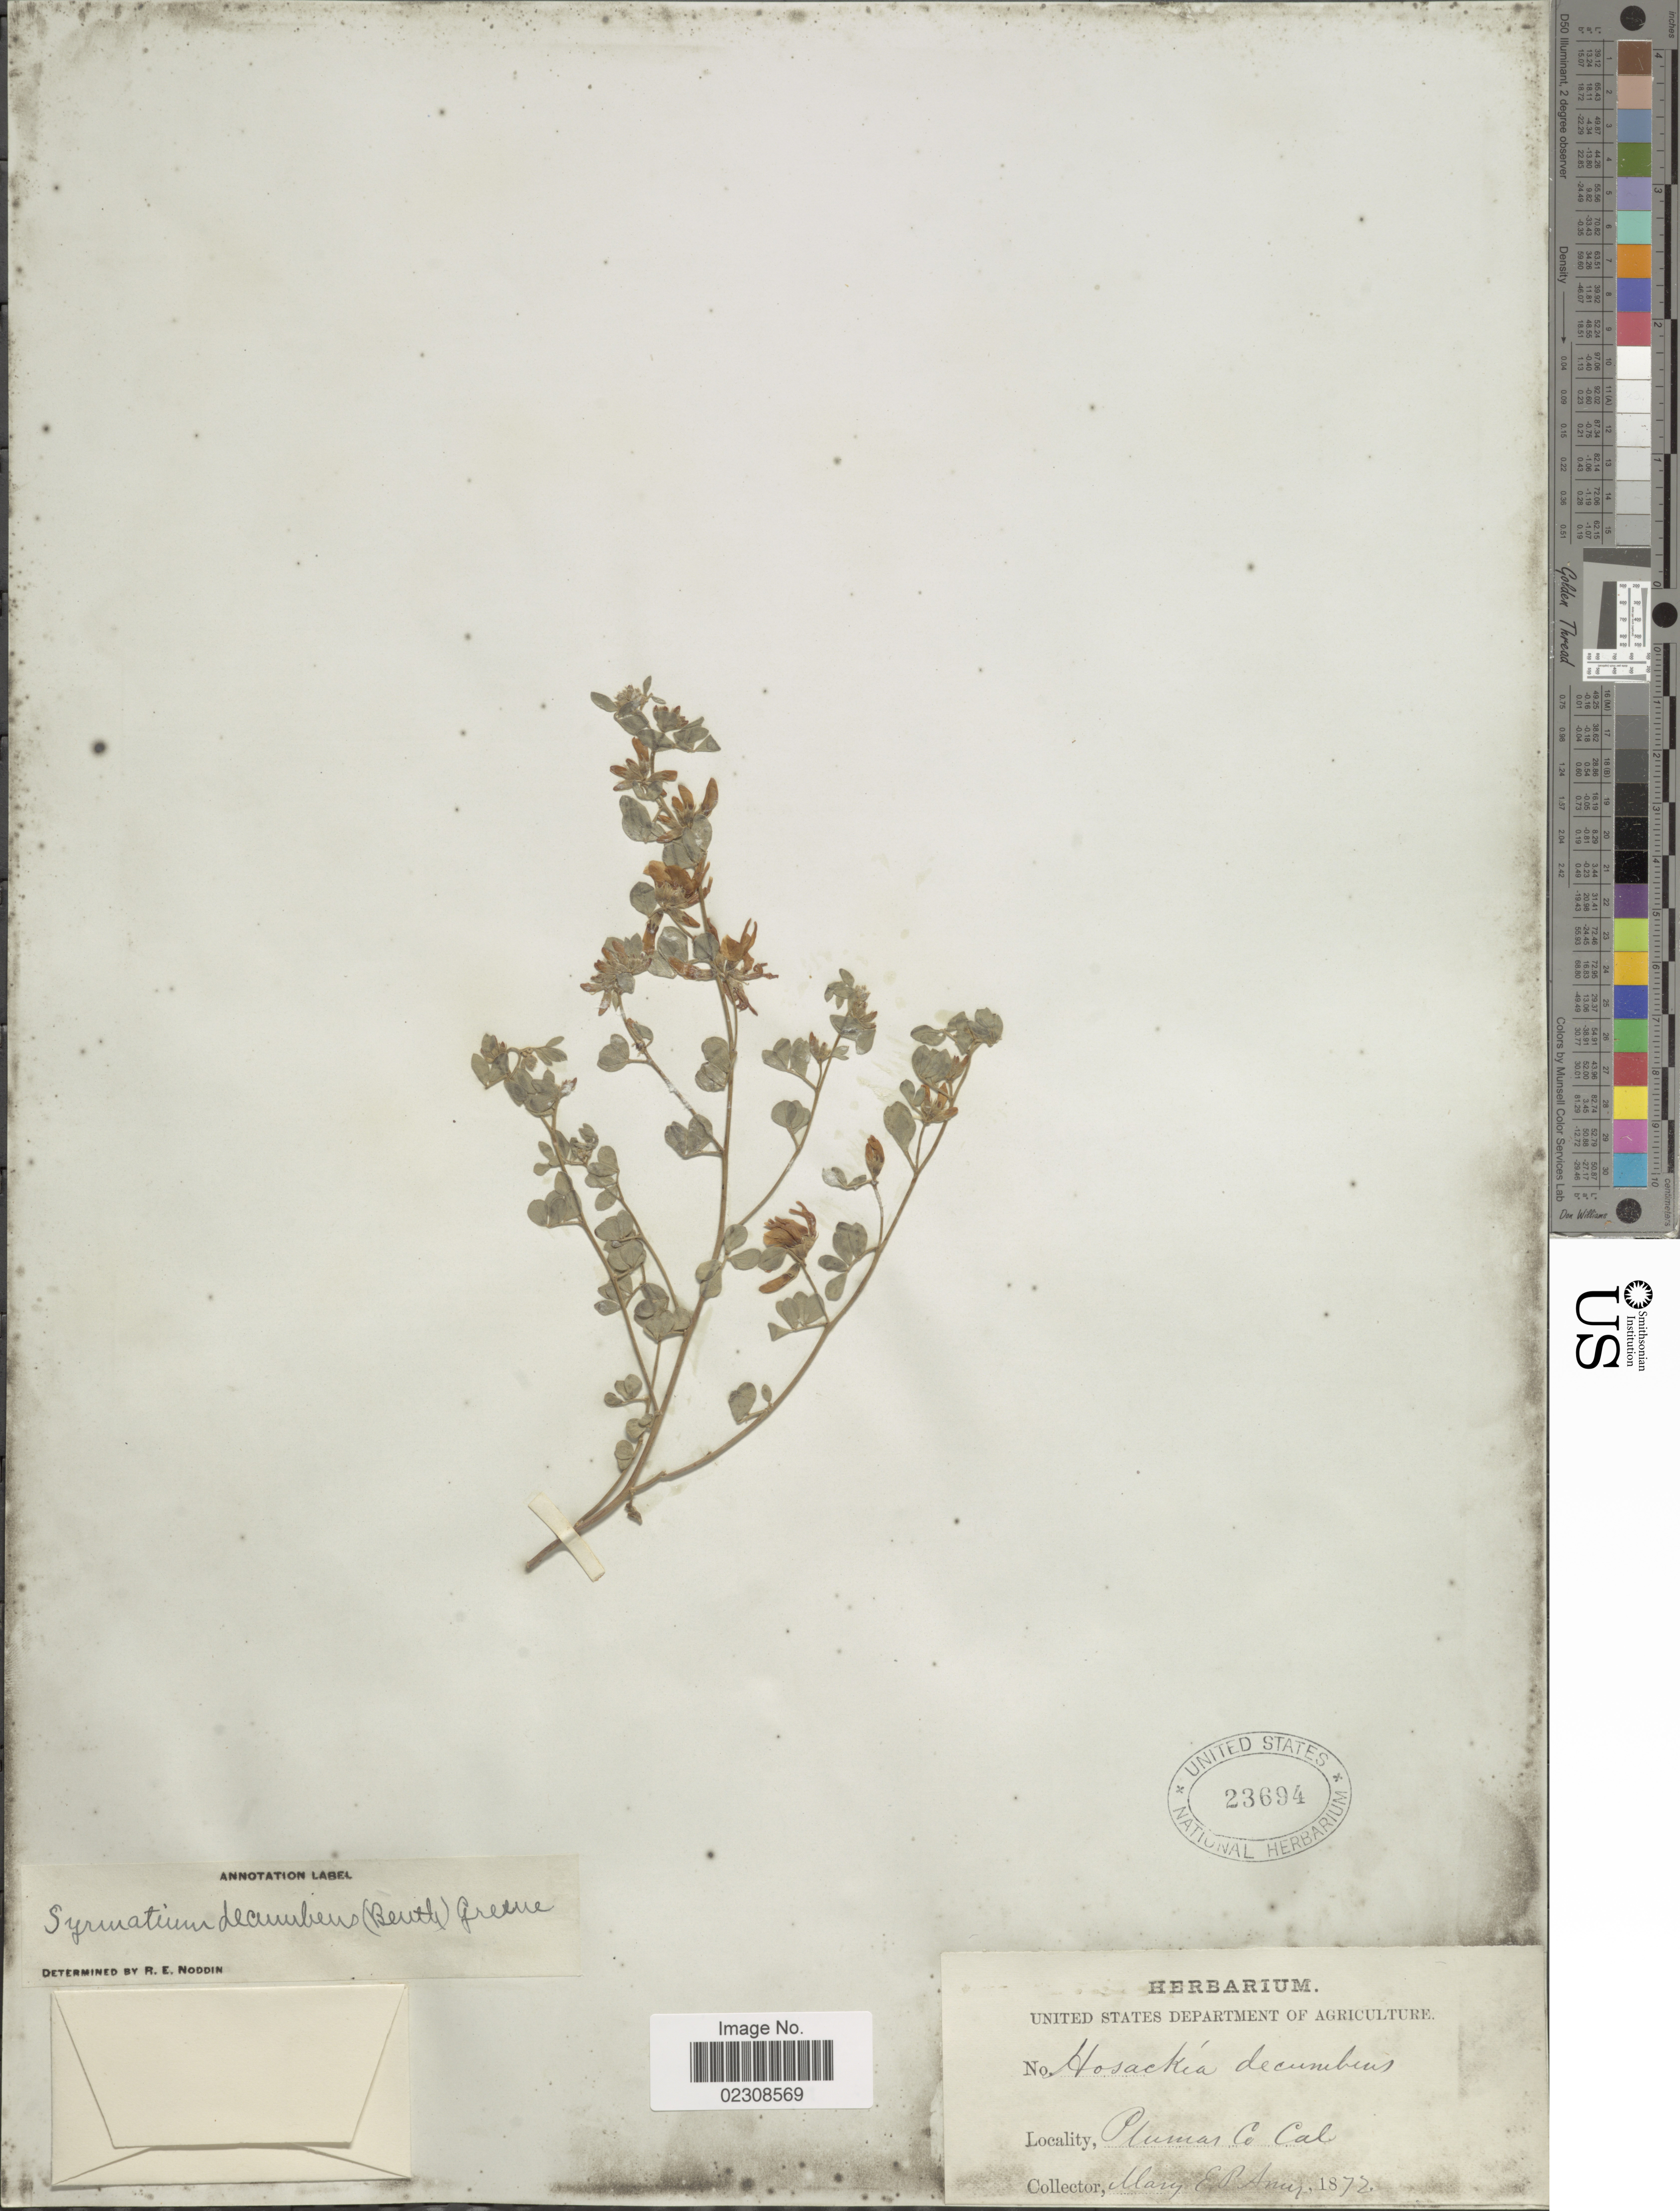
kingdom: Plantae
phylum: Tracheophyta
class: Magnoliopsida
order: Fabales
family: Fabaceae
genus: Syrmatium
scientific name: Syrmatium decumbens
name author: (Benth.) Greene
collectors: M. E. P. Ames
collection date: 1872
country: United States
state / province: California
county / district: Plumas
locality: Plumas Co. Cal.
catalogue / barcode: US 23694